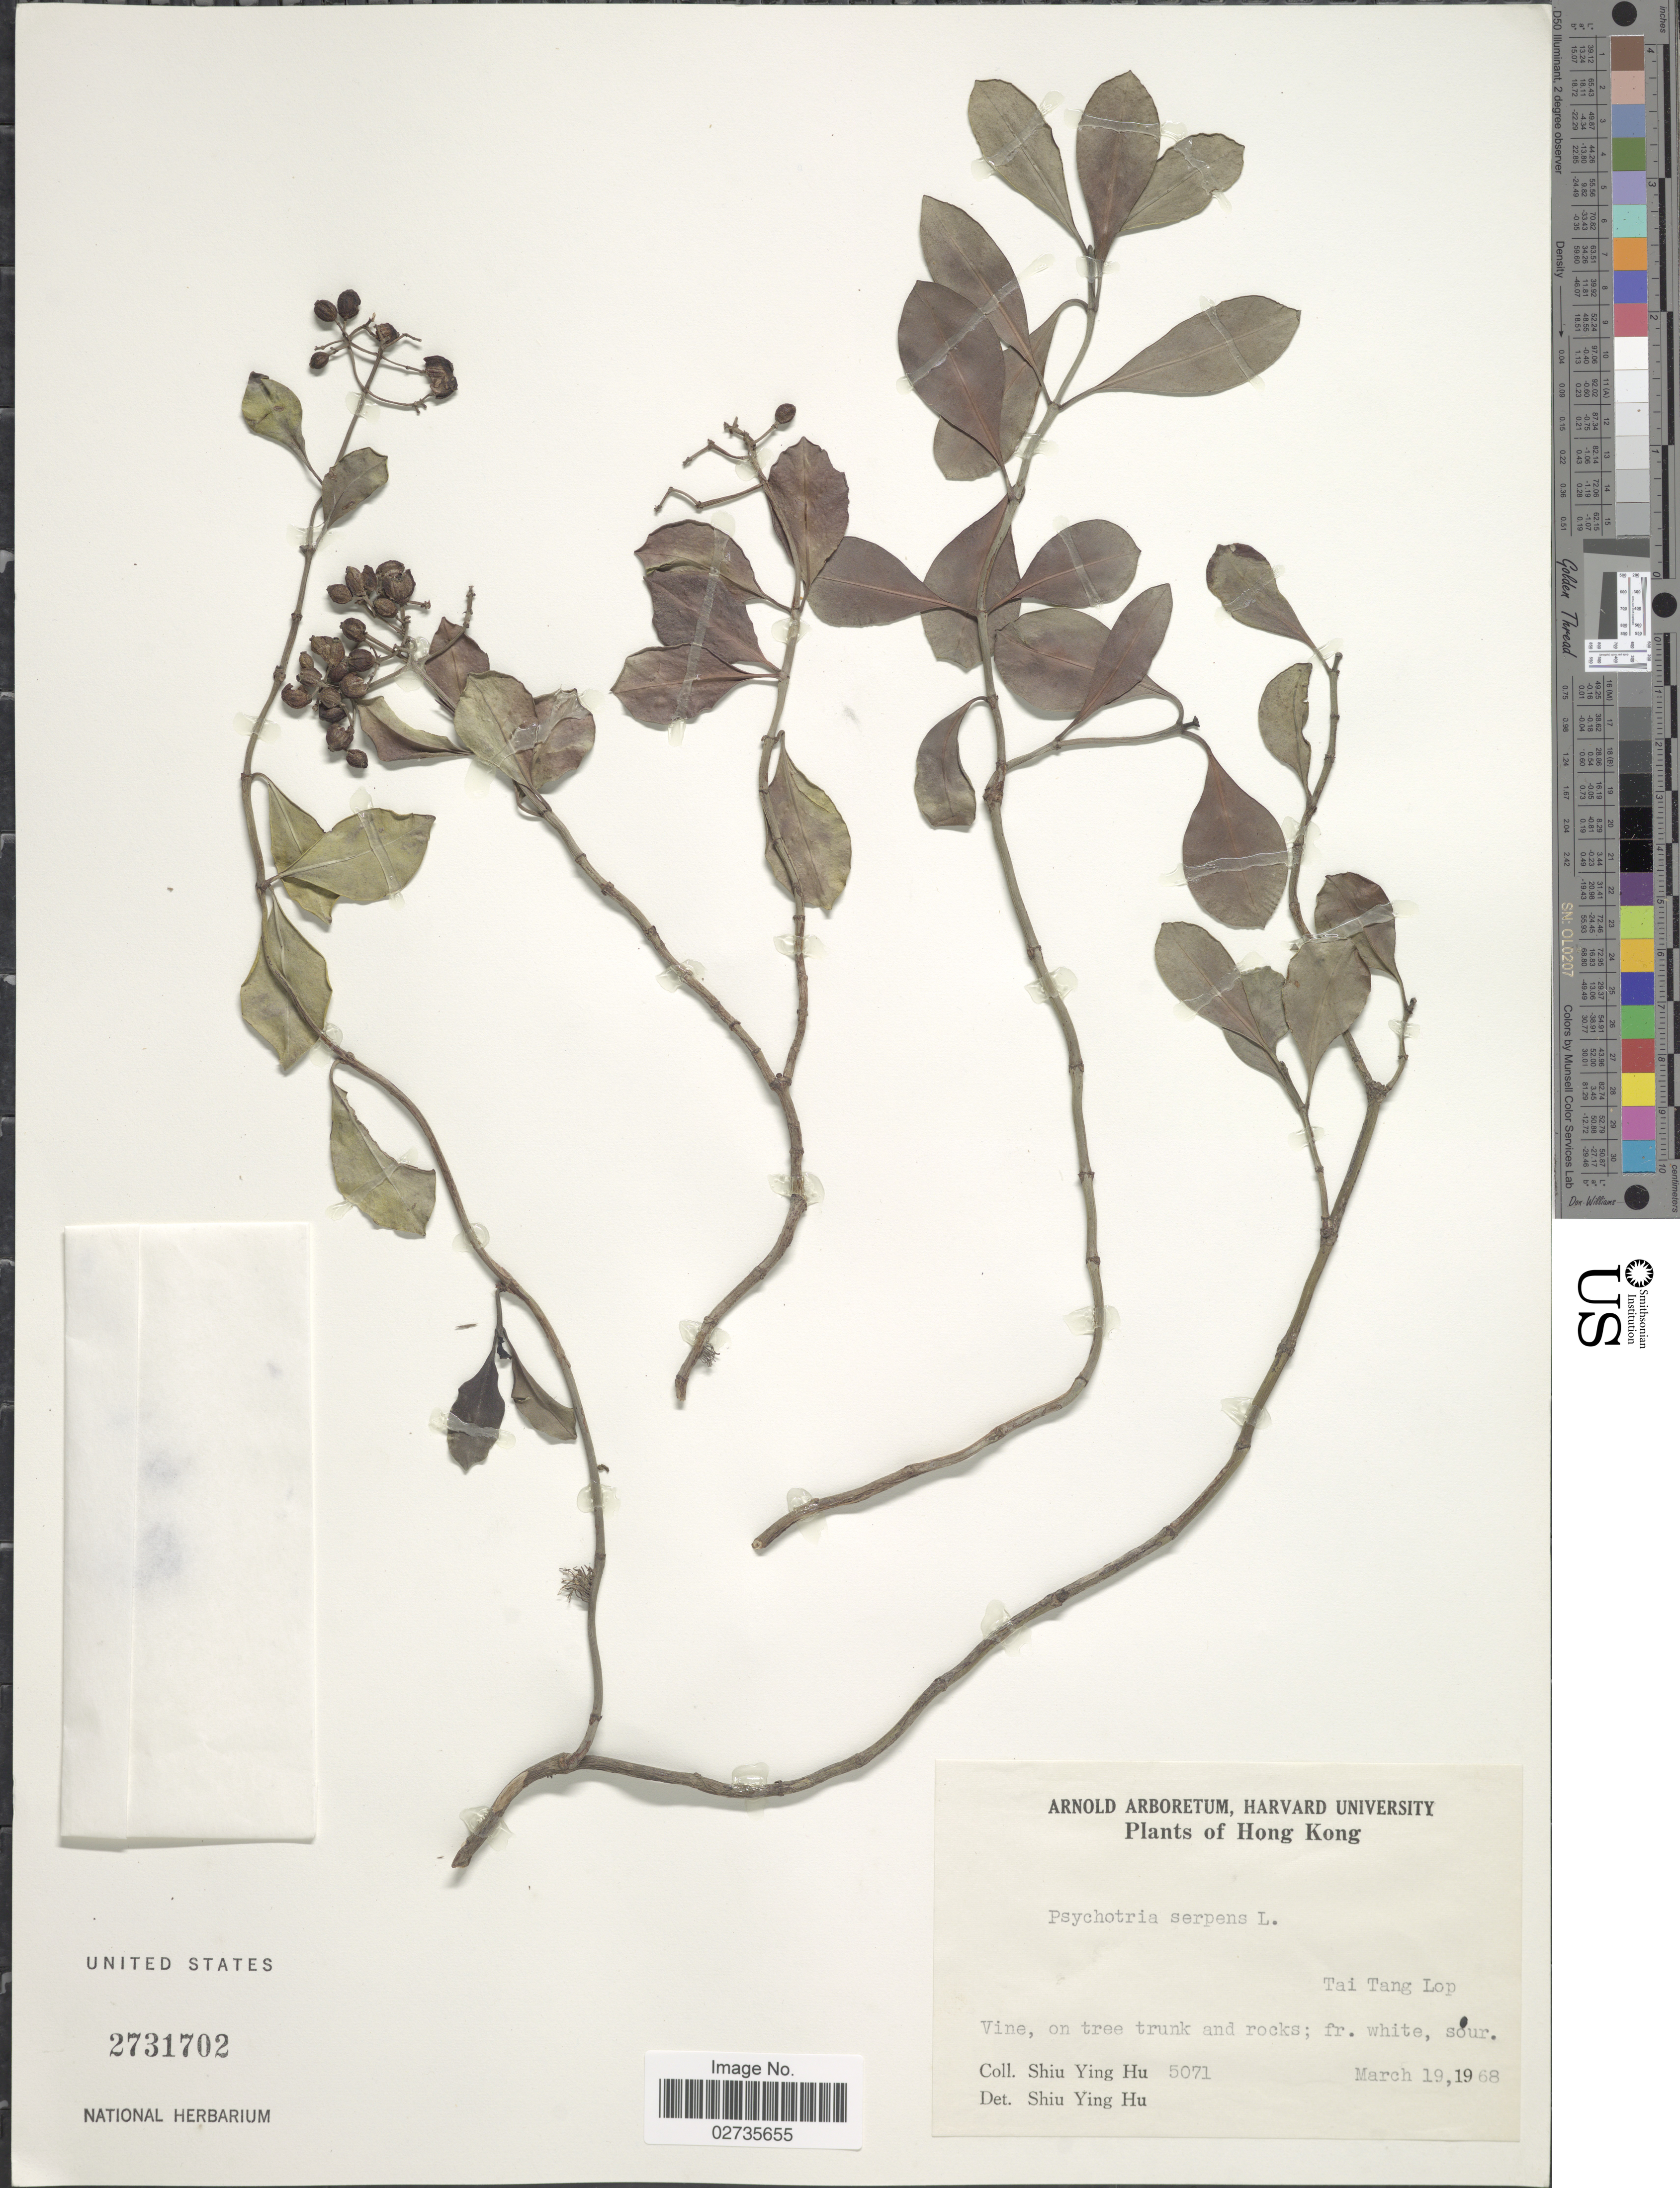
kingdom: Plantae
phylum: Tracheophyta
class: Magnoliopsida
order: Gentianales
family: Rubiaceae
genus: Psychotria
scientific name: Psychotria serpens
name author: L.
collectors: S. Y. Hu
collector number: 5071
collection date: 1968-03-19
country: China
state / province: Hong Kong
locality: Tai Tang Lop, Vine, on tree trunk and rocks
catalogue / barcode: US 2731702